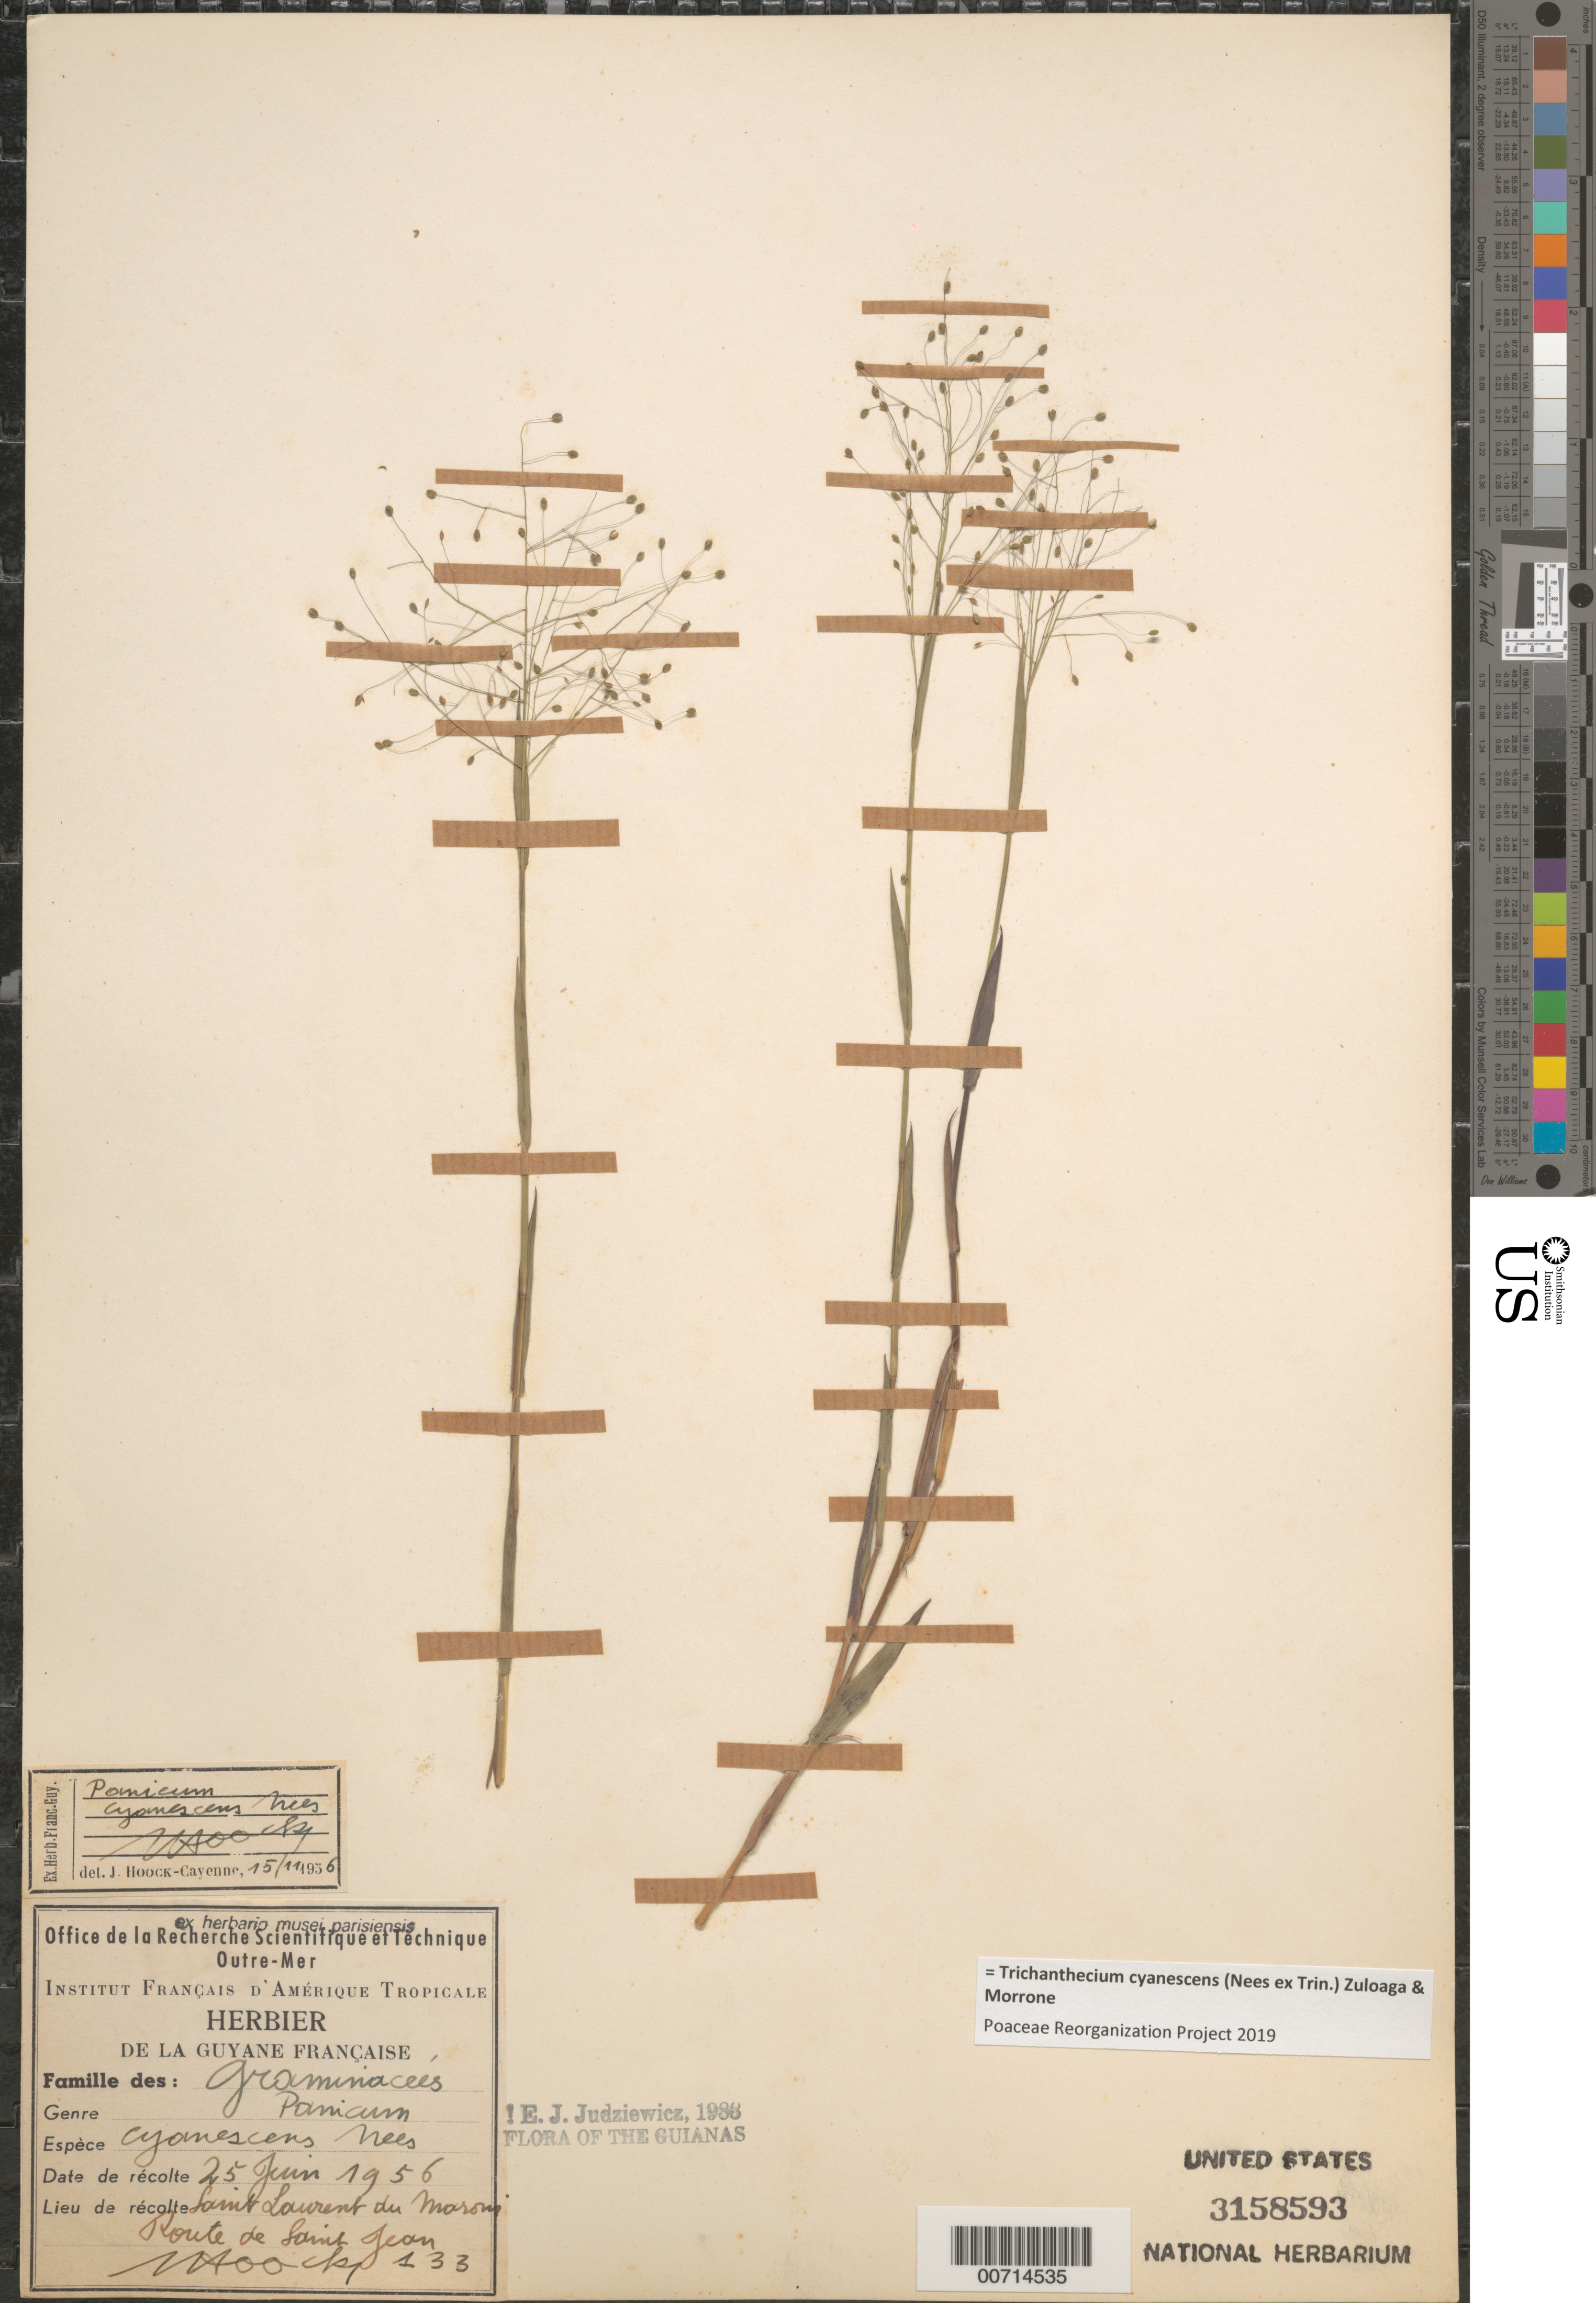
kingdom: Plantae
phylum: Tracheophyta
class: Liliopsida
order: Poales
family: Poaceae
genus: Panicum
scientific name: Panicum cyanescens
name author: Nees ex Trin.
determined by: Judziewicz, E. J.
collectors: J. Hoock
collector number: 133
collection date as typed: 25-Jun-56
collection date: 1956-06-25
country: French Guiana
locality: Saint Laurent du Maroni, St. Louis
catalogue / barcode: US 3158593